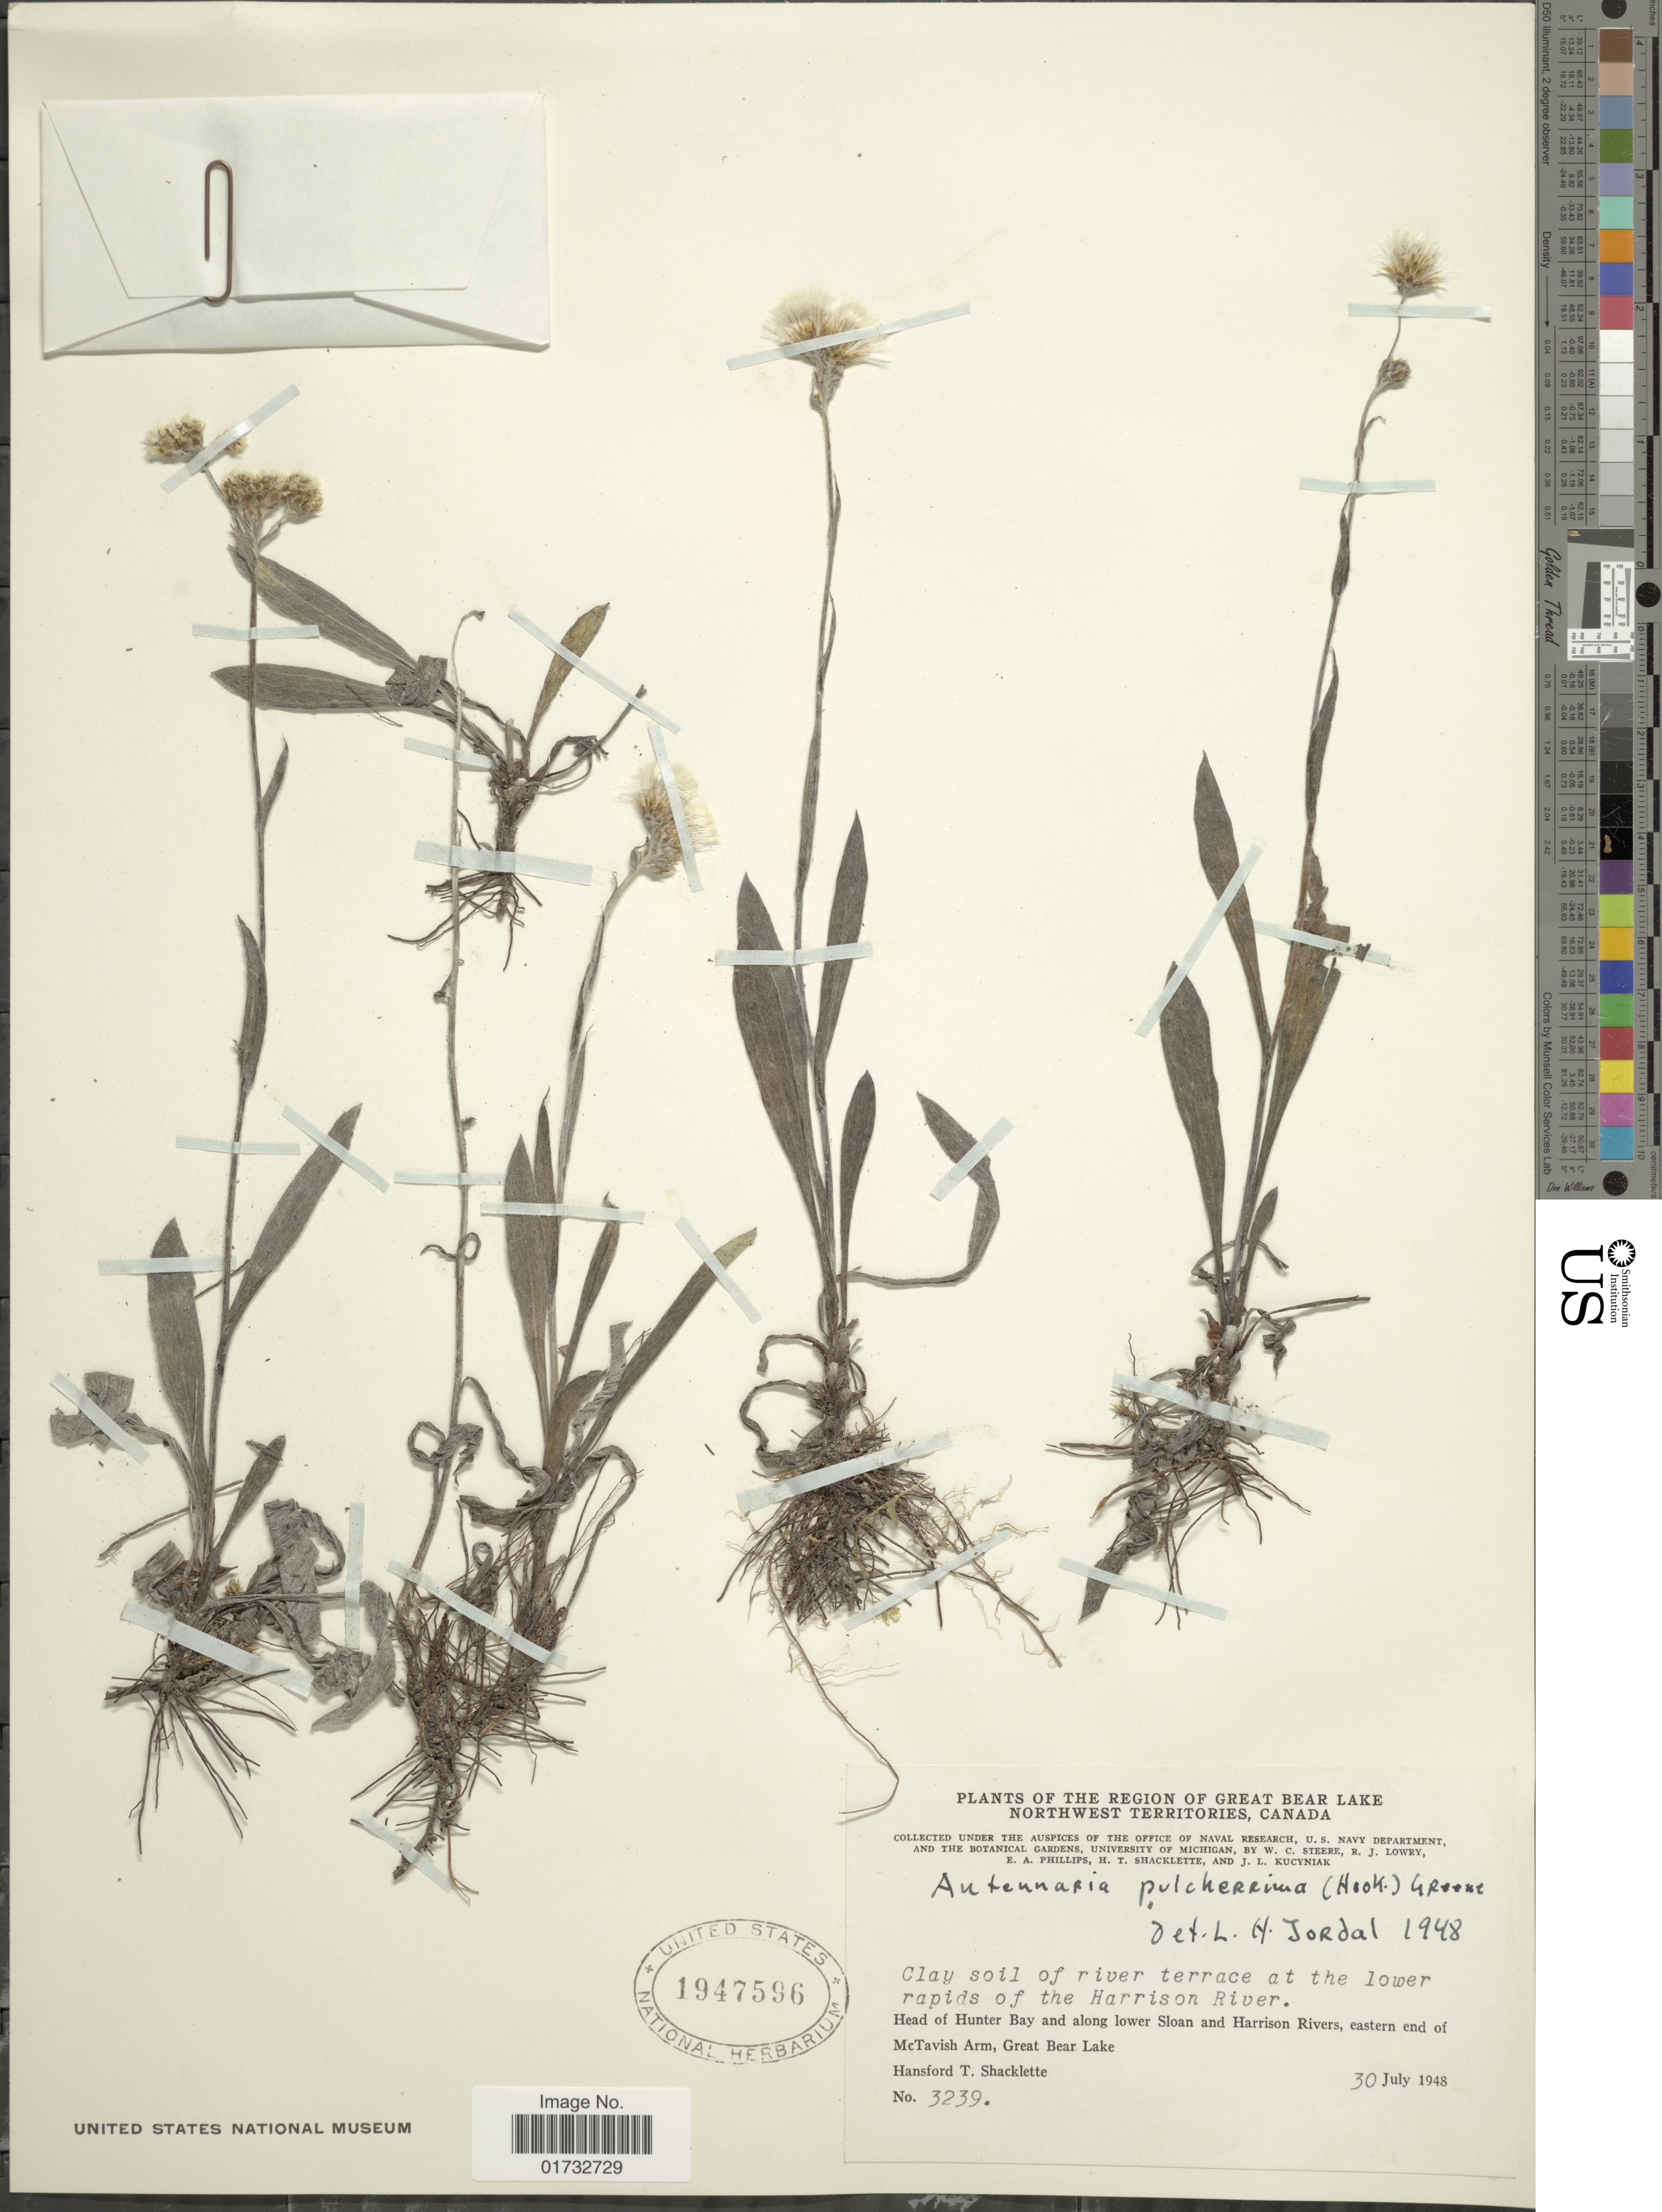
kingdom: Plantae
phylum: Tracheophyta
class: Magnoliopsida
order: Asterales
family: Asteraceae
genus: Antennaria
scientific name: Antennaria pulcherrima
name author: (Hook.) Greene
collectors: H. Shacklette, W. C. Steere, R. Lowry, E. Phillips & et al.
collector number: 3239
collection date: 1948-07-20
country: Canada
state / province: Northwest Territories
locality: Region of Great Bear Lake. Head of Hunter Bay and along lower Sloan and Harrison Rivers, eastern end of McTavish Arm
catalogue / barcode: US 1947596